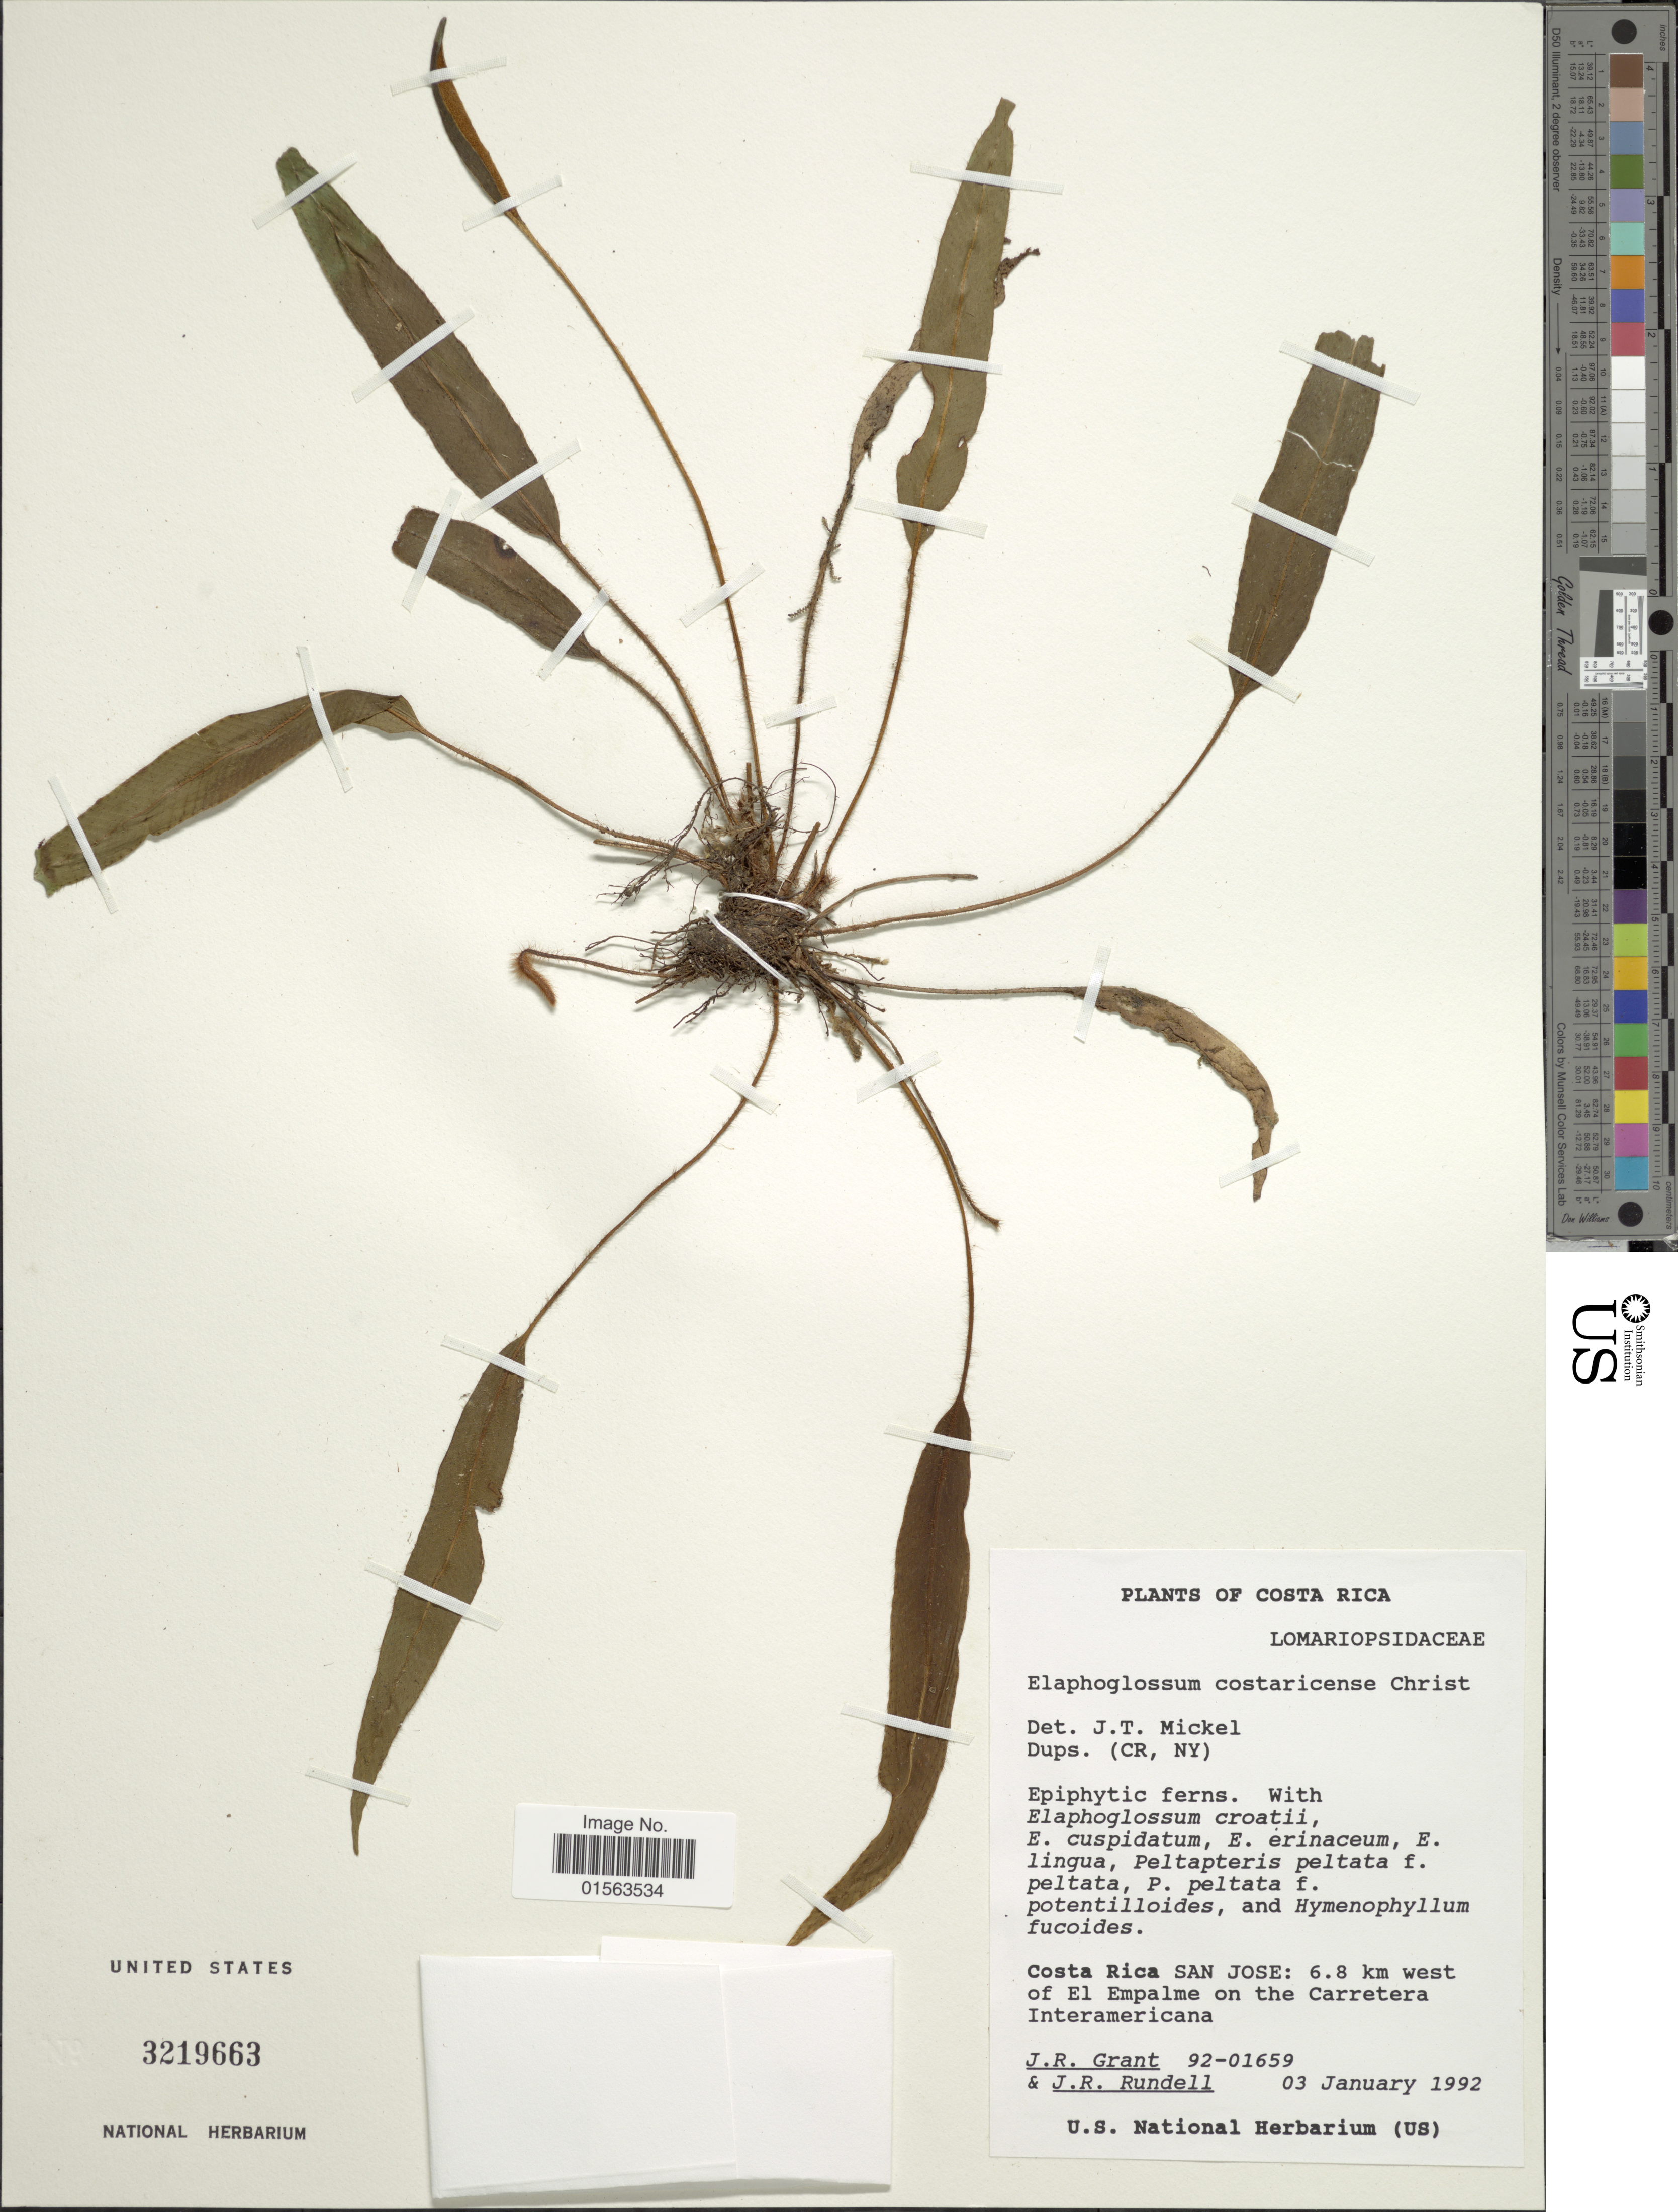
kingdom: Plantae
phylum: Tracheophyta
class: Polypodiopsida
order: Polypodiales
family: Dryopteridaceae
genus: Elaphoglossum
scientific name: Elaphoglossum costaricense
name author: Christ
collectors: J. Grant & J. R. Rundell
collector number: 92-01659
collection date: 1992-01-03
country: Costa Rica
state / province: San José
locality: San Jose: 6.8 km west of El Empalme on the Carretera Interamericana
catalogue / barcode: US 3219663